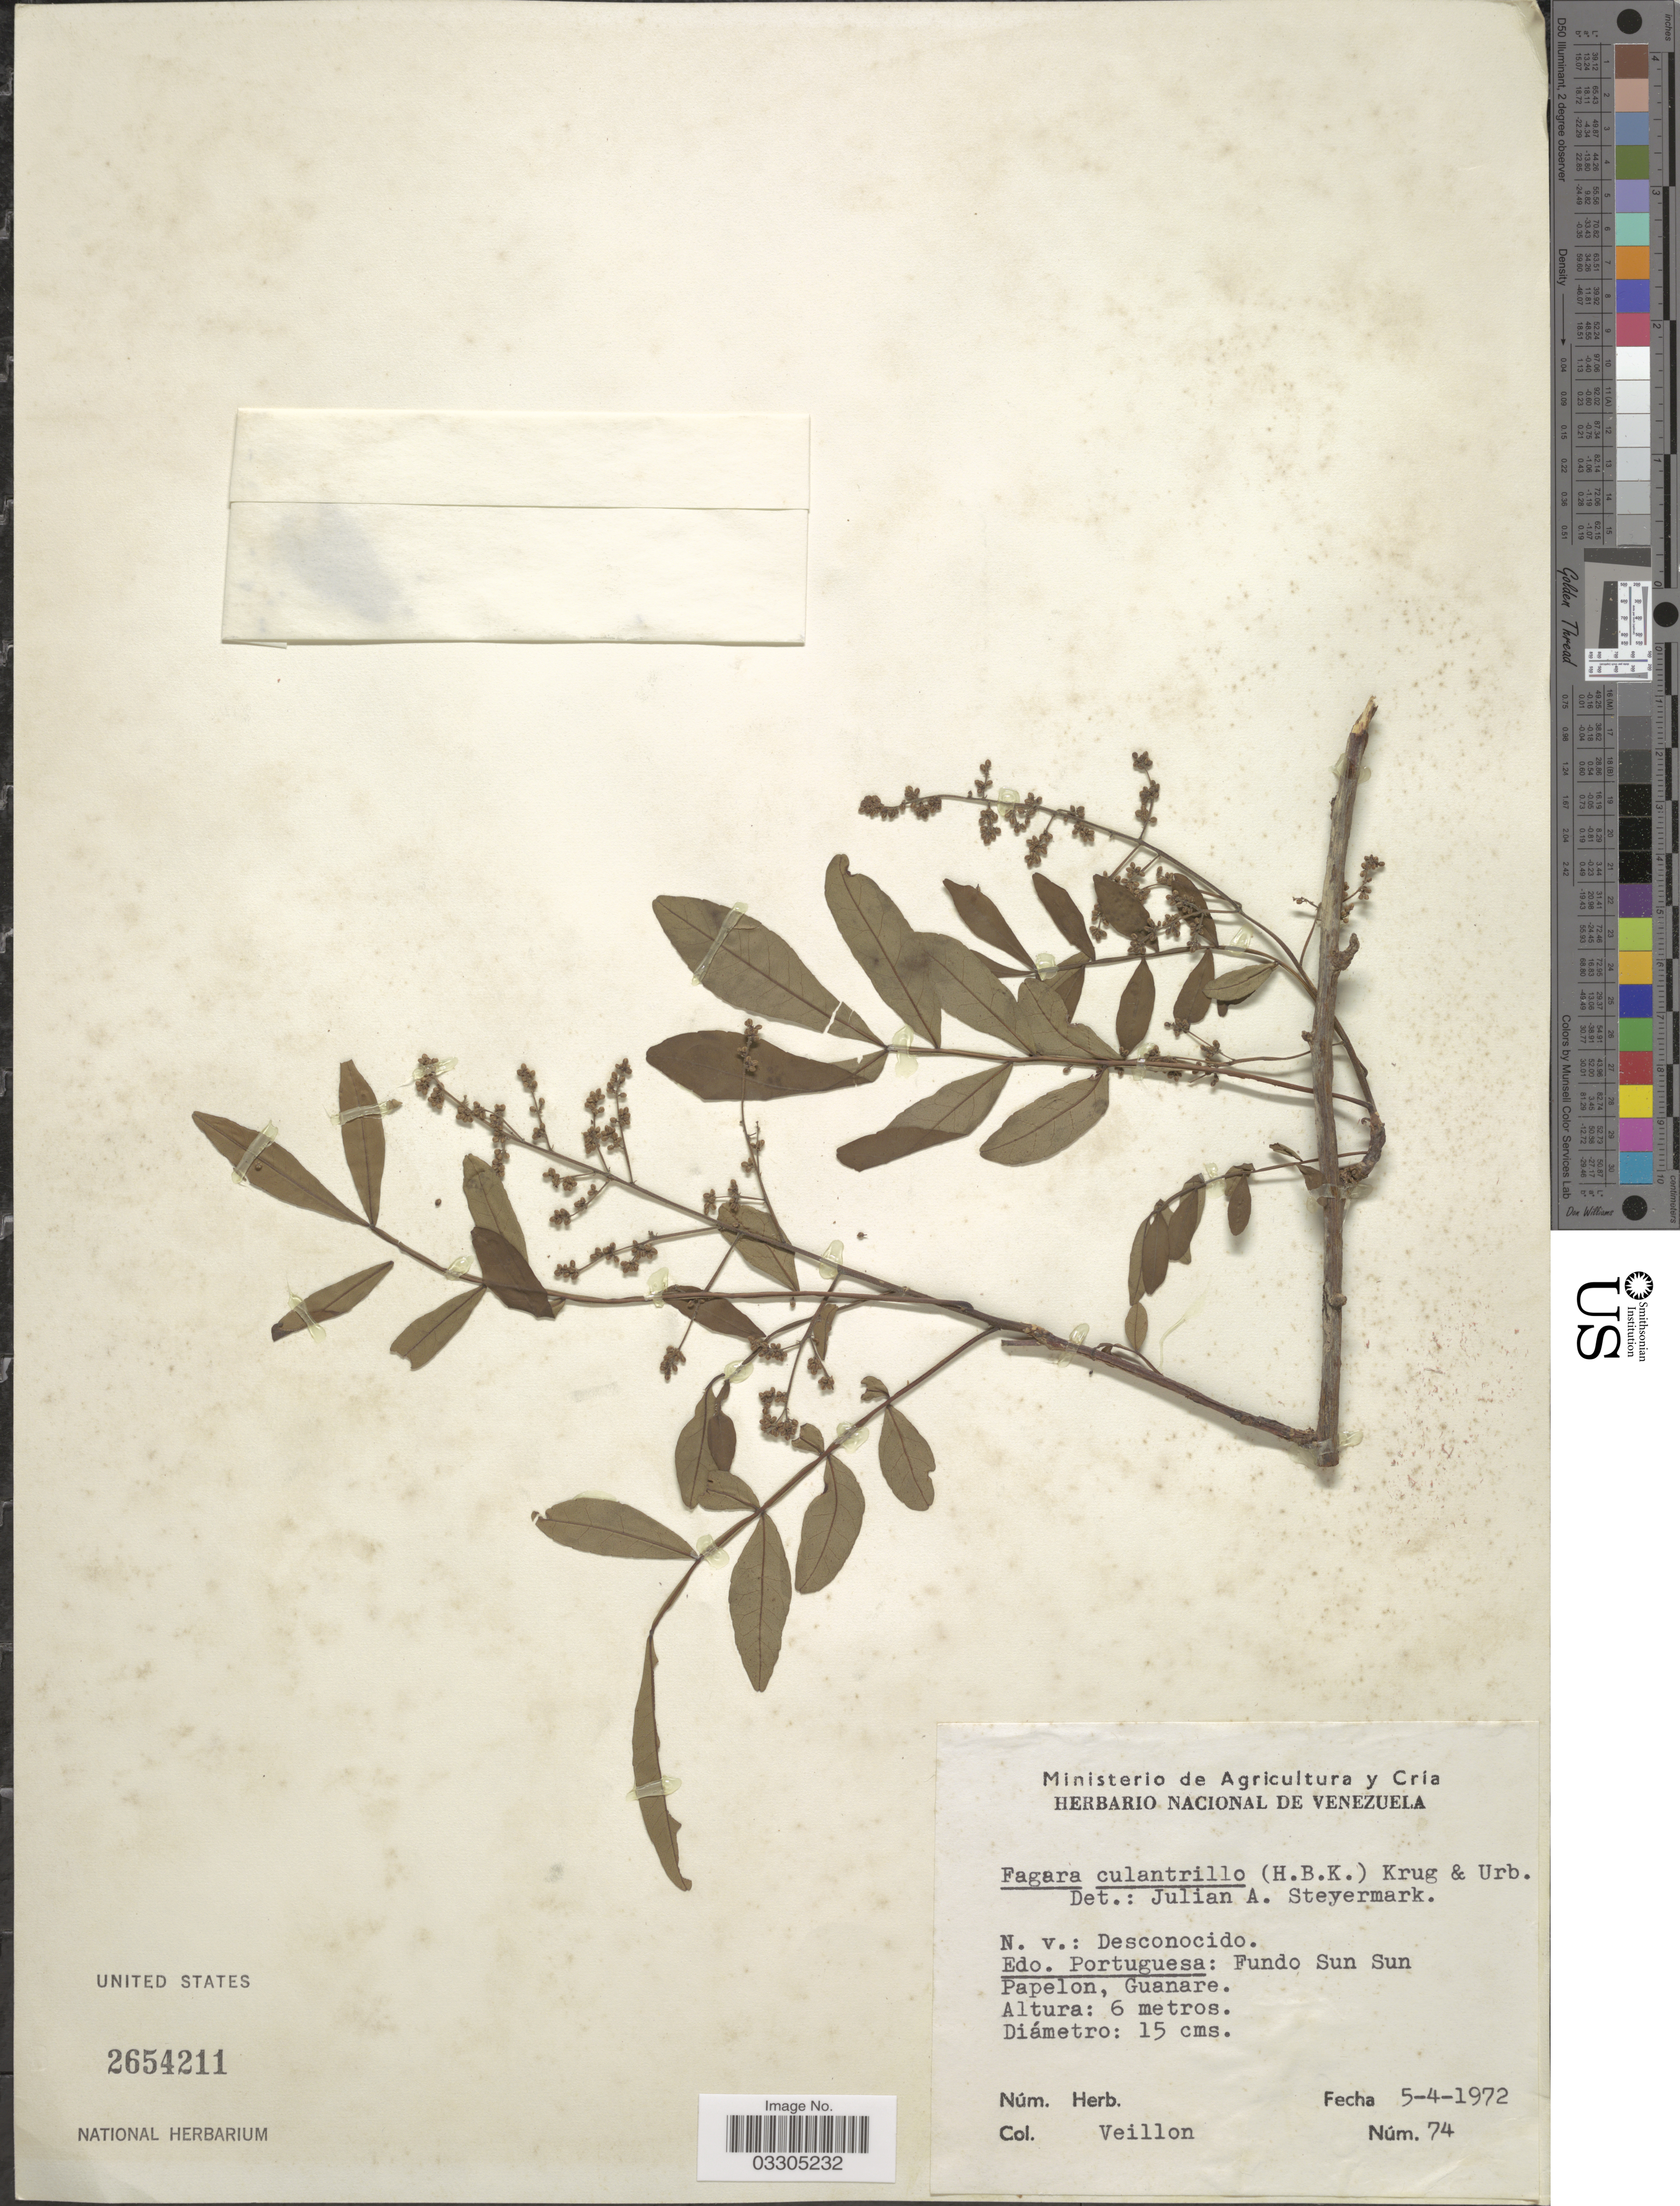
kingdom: Plantae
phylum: Tracheophyta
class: Magnoliopsida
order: Sapindales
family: Rutaceae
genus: Zanthoxylum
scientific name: Zanthoxylum palustre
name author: Londoño-Ech. & Reynel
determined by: Londoño-Echeverri, Y.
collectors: -. Veillon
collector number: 74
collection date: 1972-04-05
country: Venezuela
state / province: Portuguesa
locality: Fundo Sun Sun Papelon, Guanare.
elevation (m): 6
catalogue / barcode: US 2654211